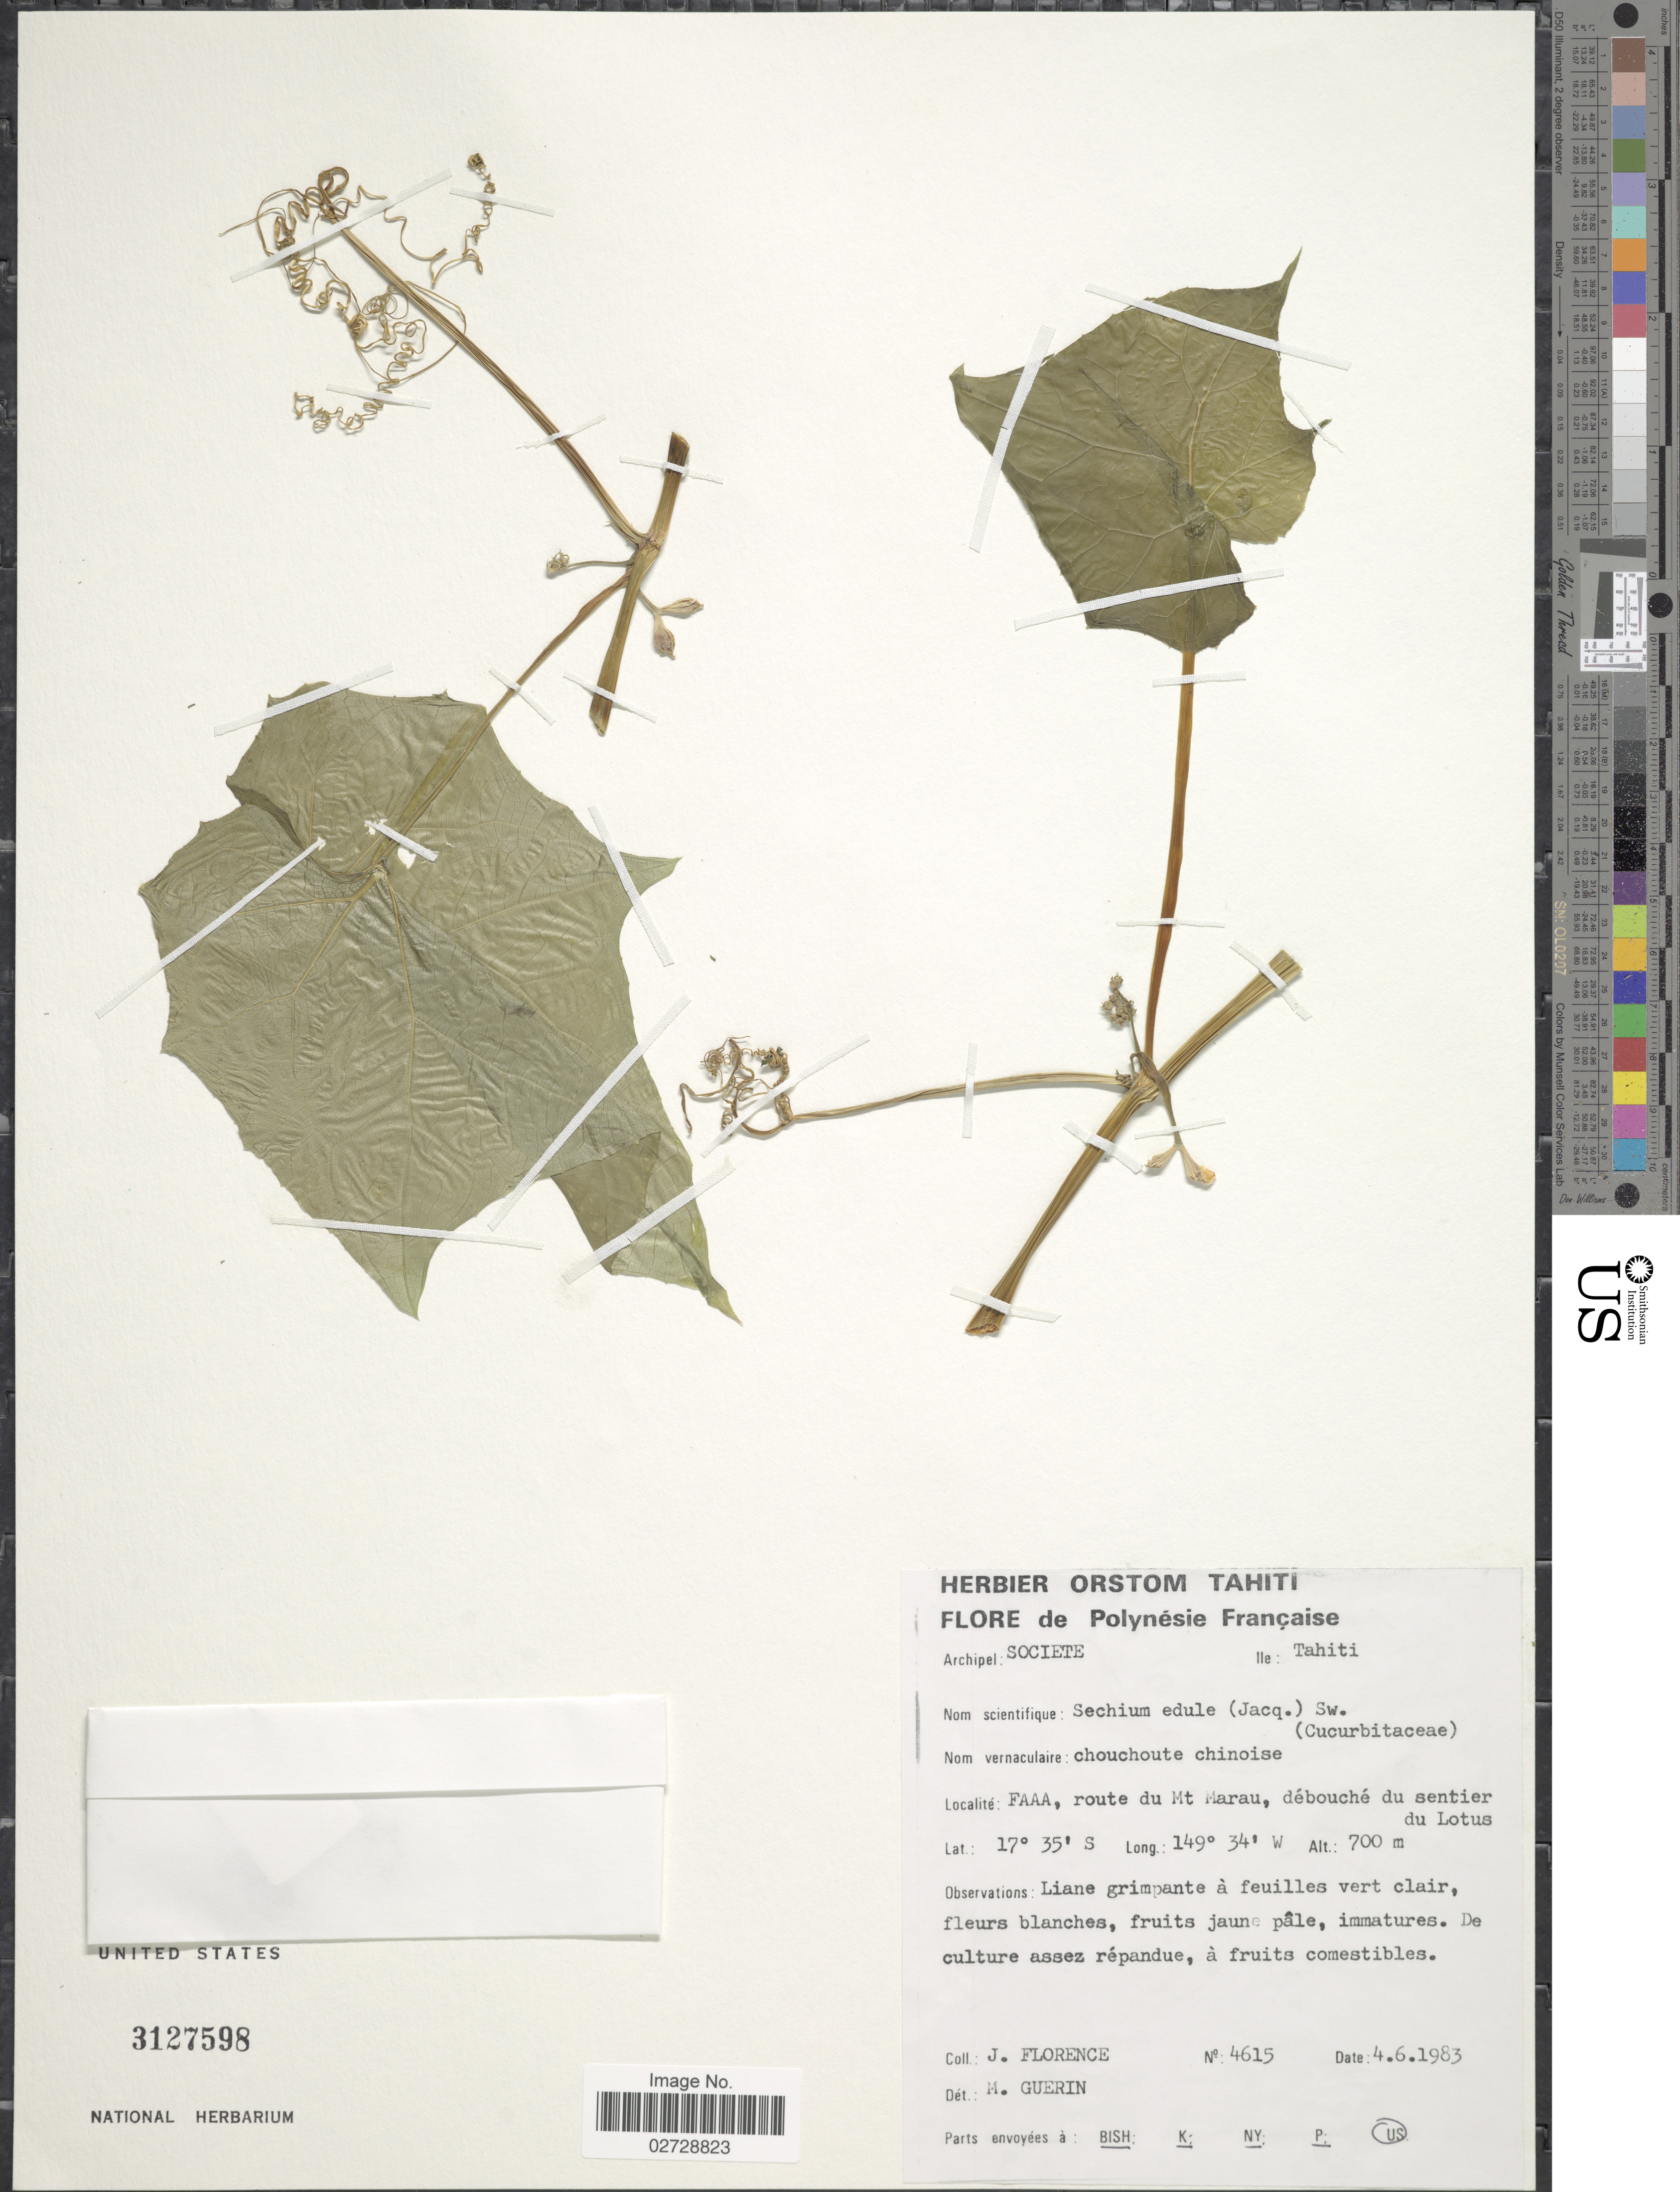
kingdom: Plantae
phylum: Tracheophyta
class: Magnoliopsida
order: Cucurbitales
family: Cucurbitaceae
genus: Sicyos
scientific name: Sicyos edulis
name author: Jacq.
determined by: Wagner, W. L., (BOT), Smithsonian Institution - National Museum of Natural History (UNITED STATES)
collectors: J. Florence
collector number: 4615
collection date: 1983-06-04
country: French Polynesia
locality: Polynésie Française. Archipel: Societe. Tahiti. Faaa, route du Mt Marau, débouché du sentier du Lotus.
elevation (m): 700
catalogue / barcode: US 3127598